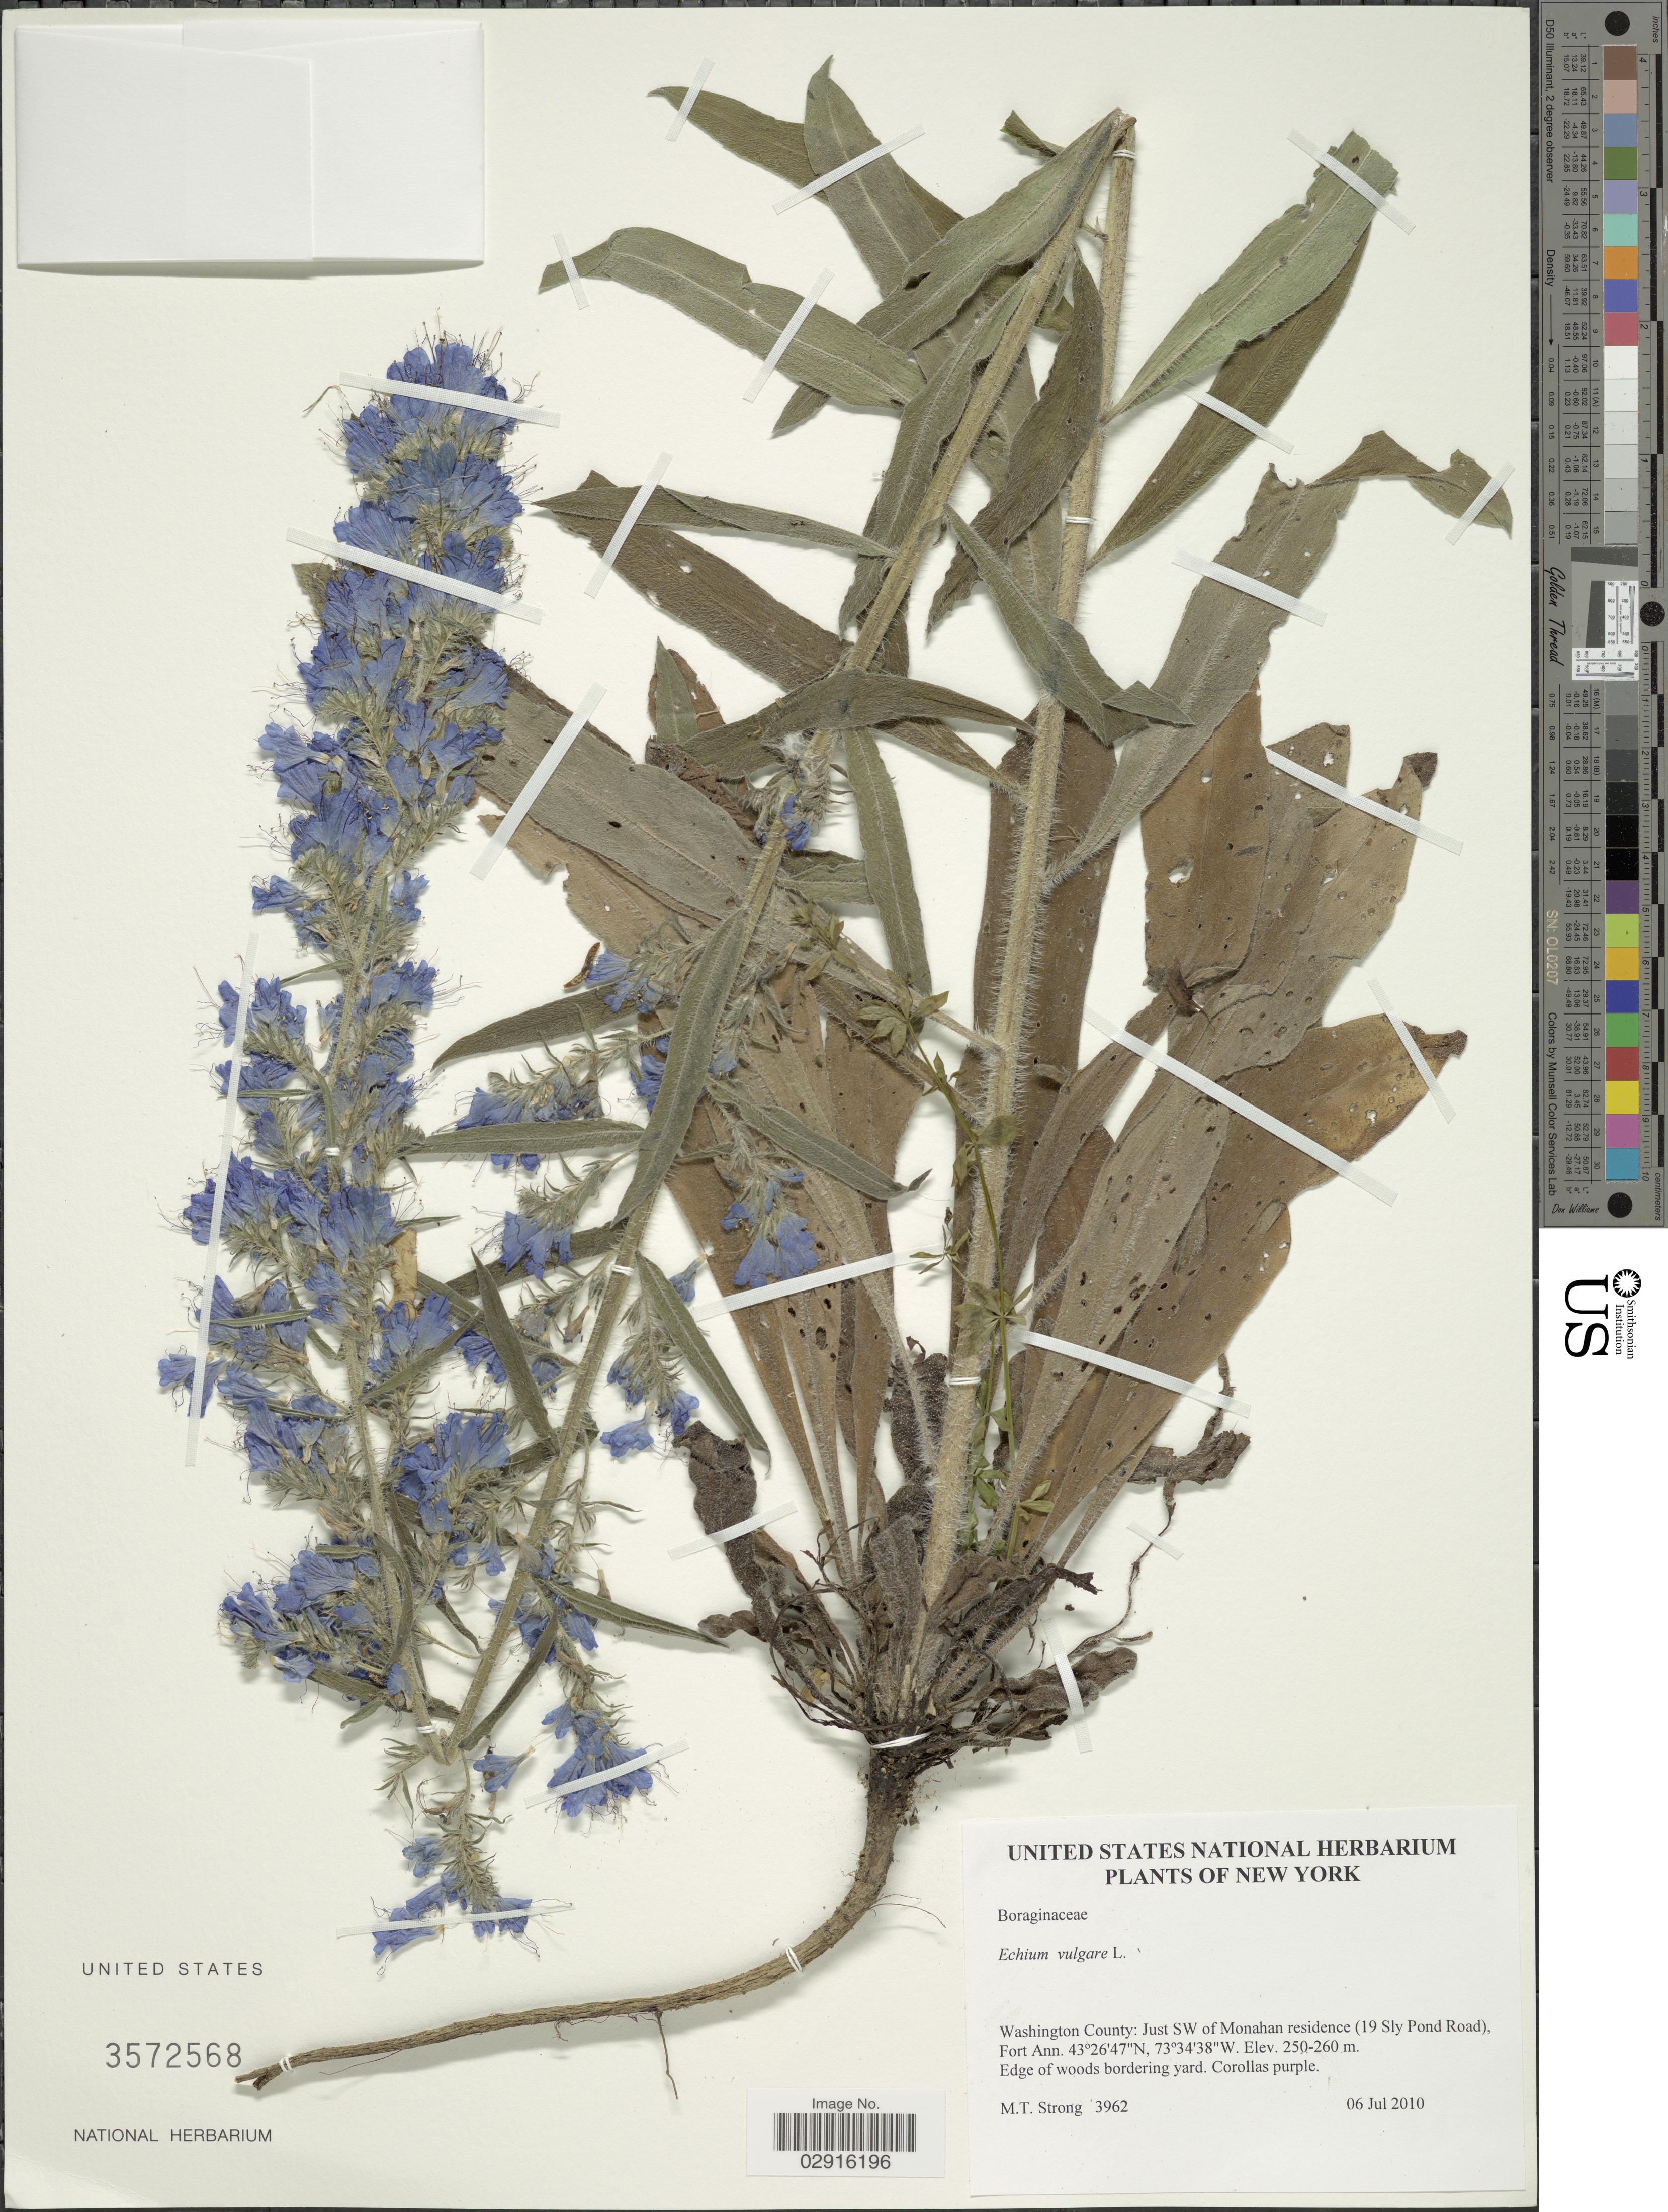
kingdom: Plantae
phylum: Tracheophyta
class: Magnoliopsida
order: Boraginales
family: Boraginaceae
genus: Echium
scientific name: Echium vulgare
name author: L.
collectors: M. T. Strong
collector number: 3962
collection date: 2010-07-06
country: United States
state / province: New York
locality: Washington County: Just SW of Monahan residence (19 Sly Pond Road), Fort Ann. Edge of woods bordering yard.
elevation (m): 250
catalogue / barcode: US 3572568